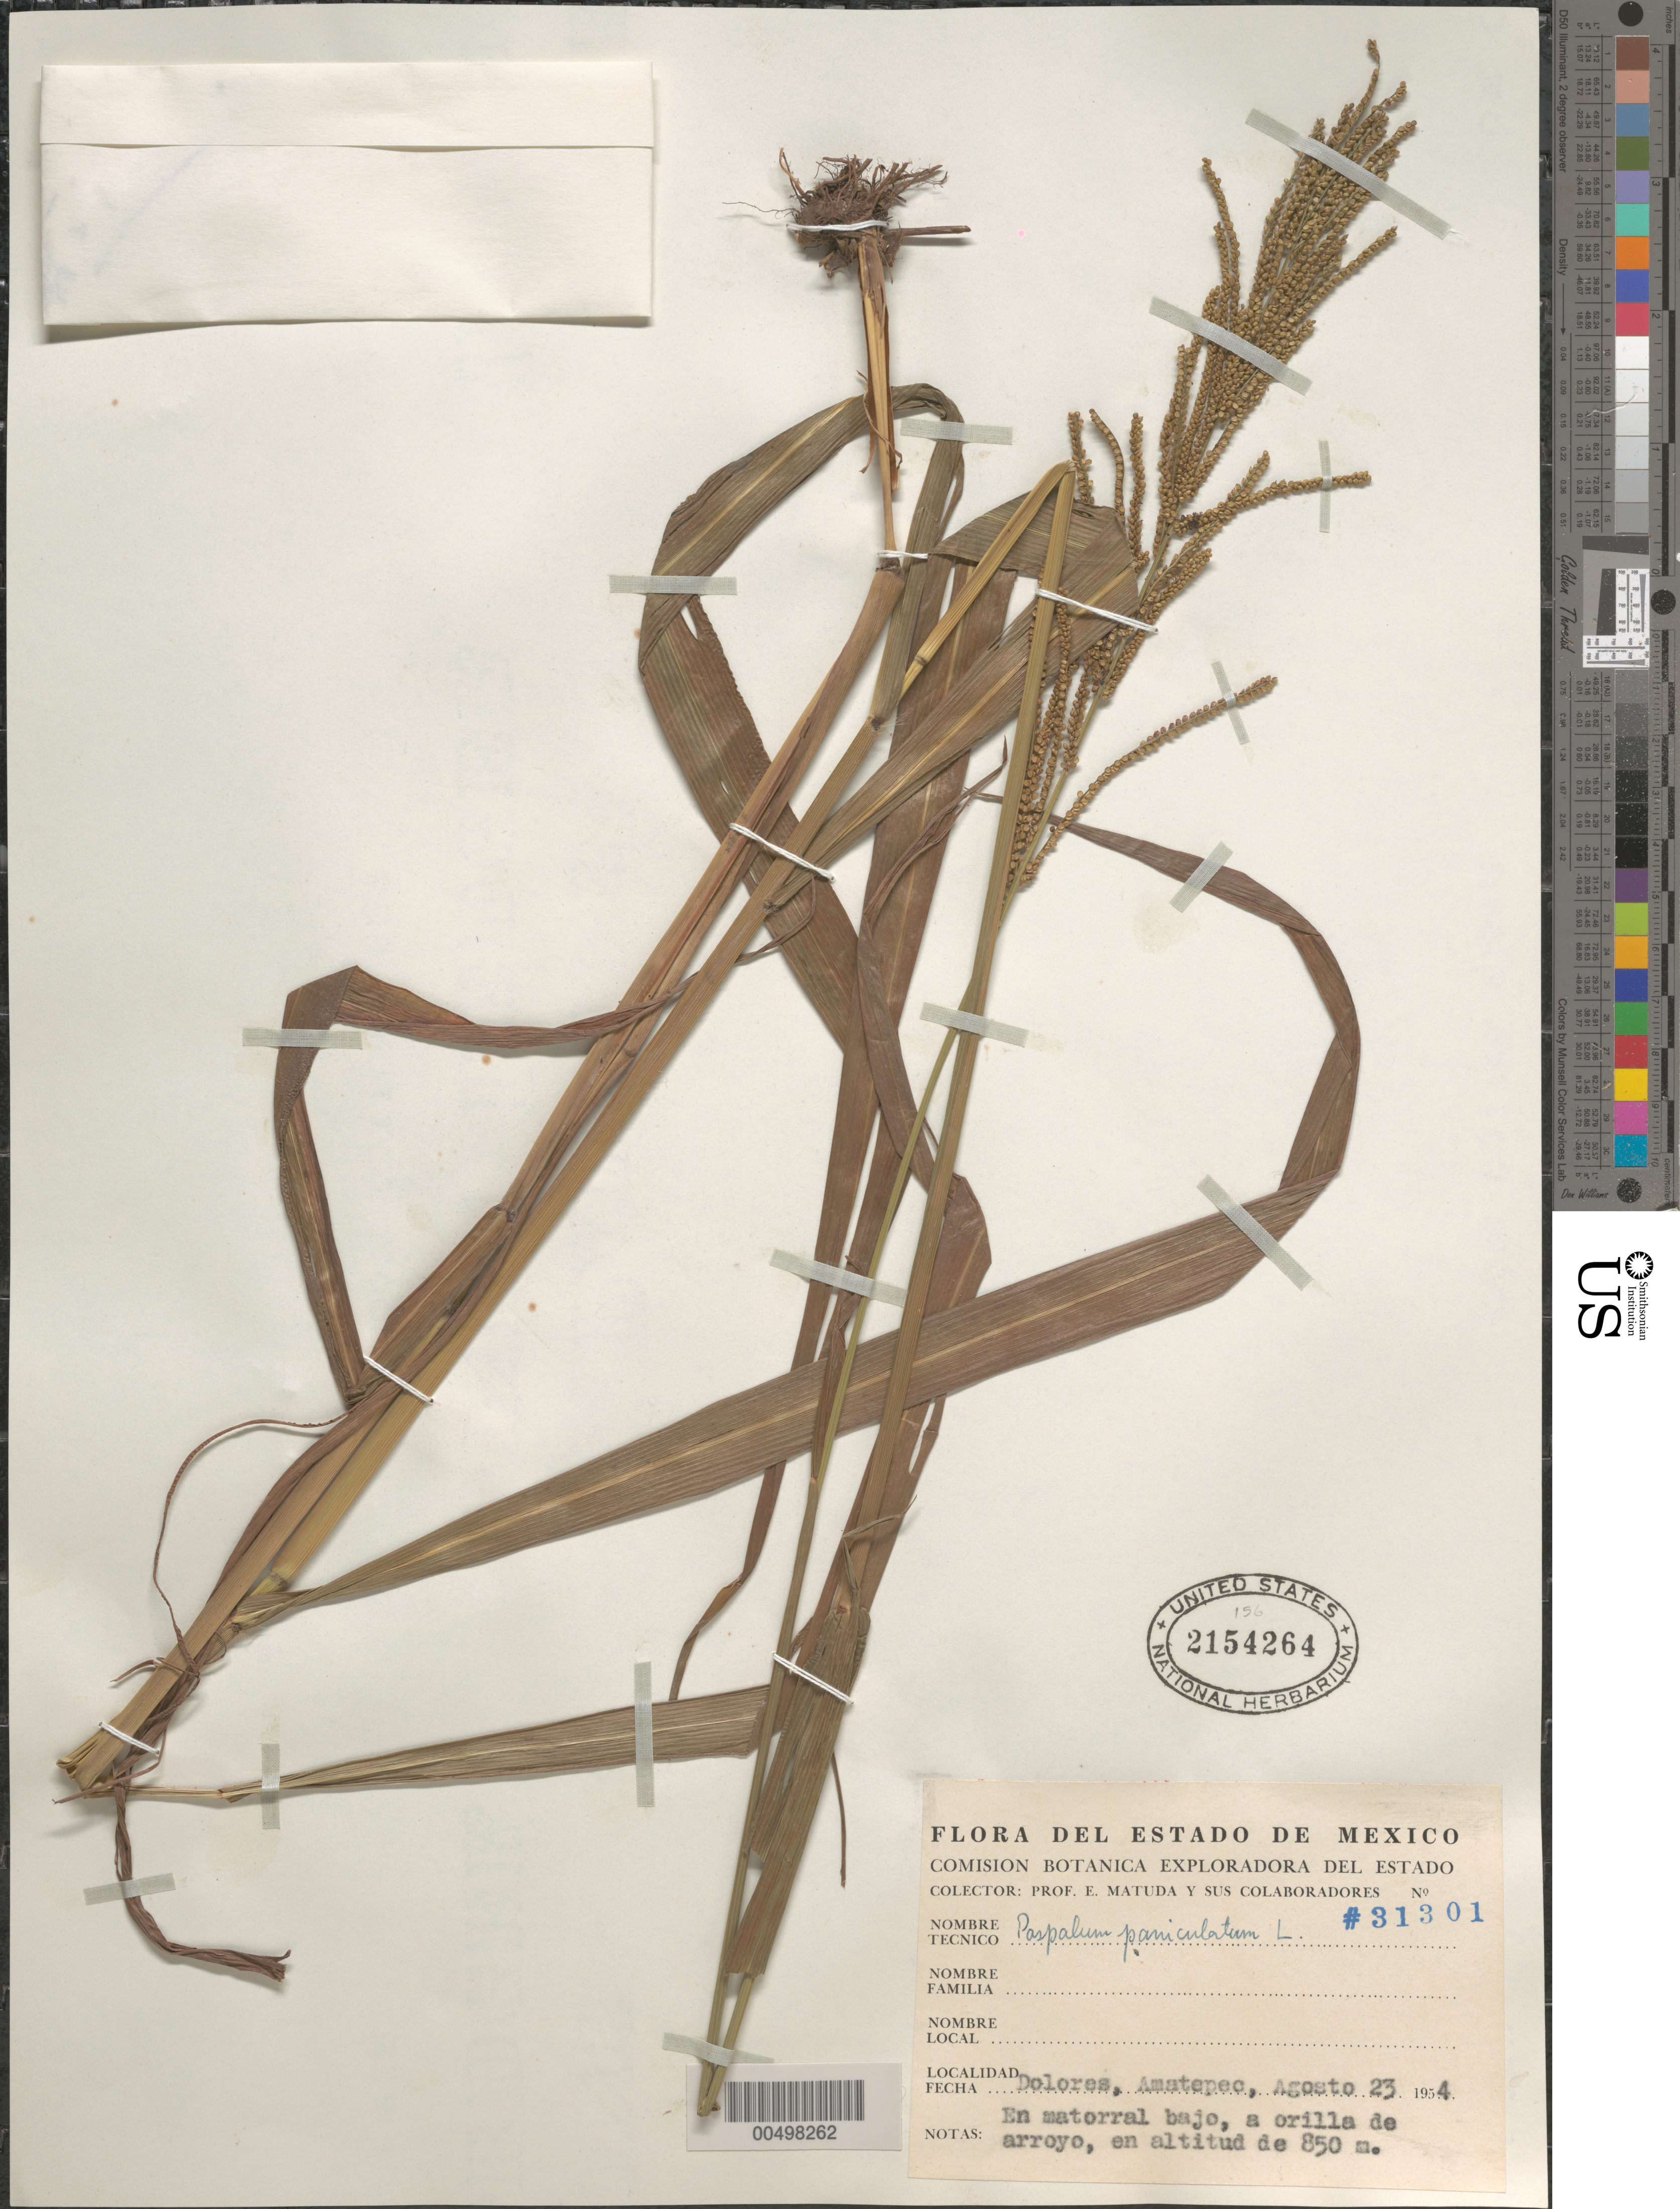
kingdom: Plantae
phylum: Tracheophyta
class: Liliopsida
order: Poales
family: Poaceae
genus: Paspalum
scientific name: Paspalum paniculatum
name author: L.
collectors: E. Matuda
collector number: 31301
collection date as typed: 23 Aug 1954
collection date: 1954-08-23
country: Mexico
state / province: México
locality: Dolores, Amatepec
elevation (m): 850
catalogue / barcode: US 2154264